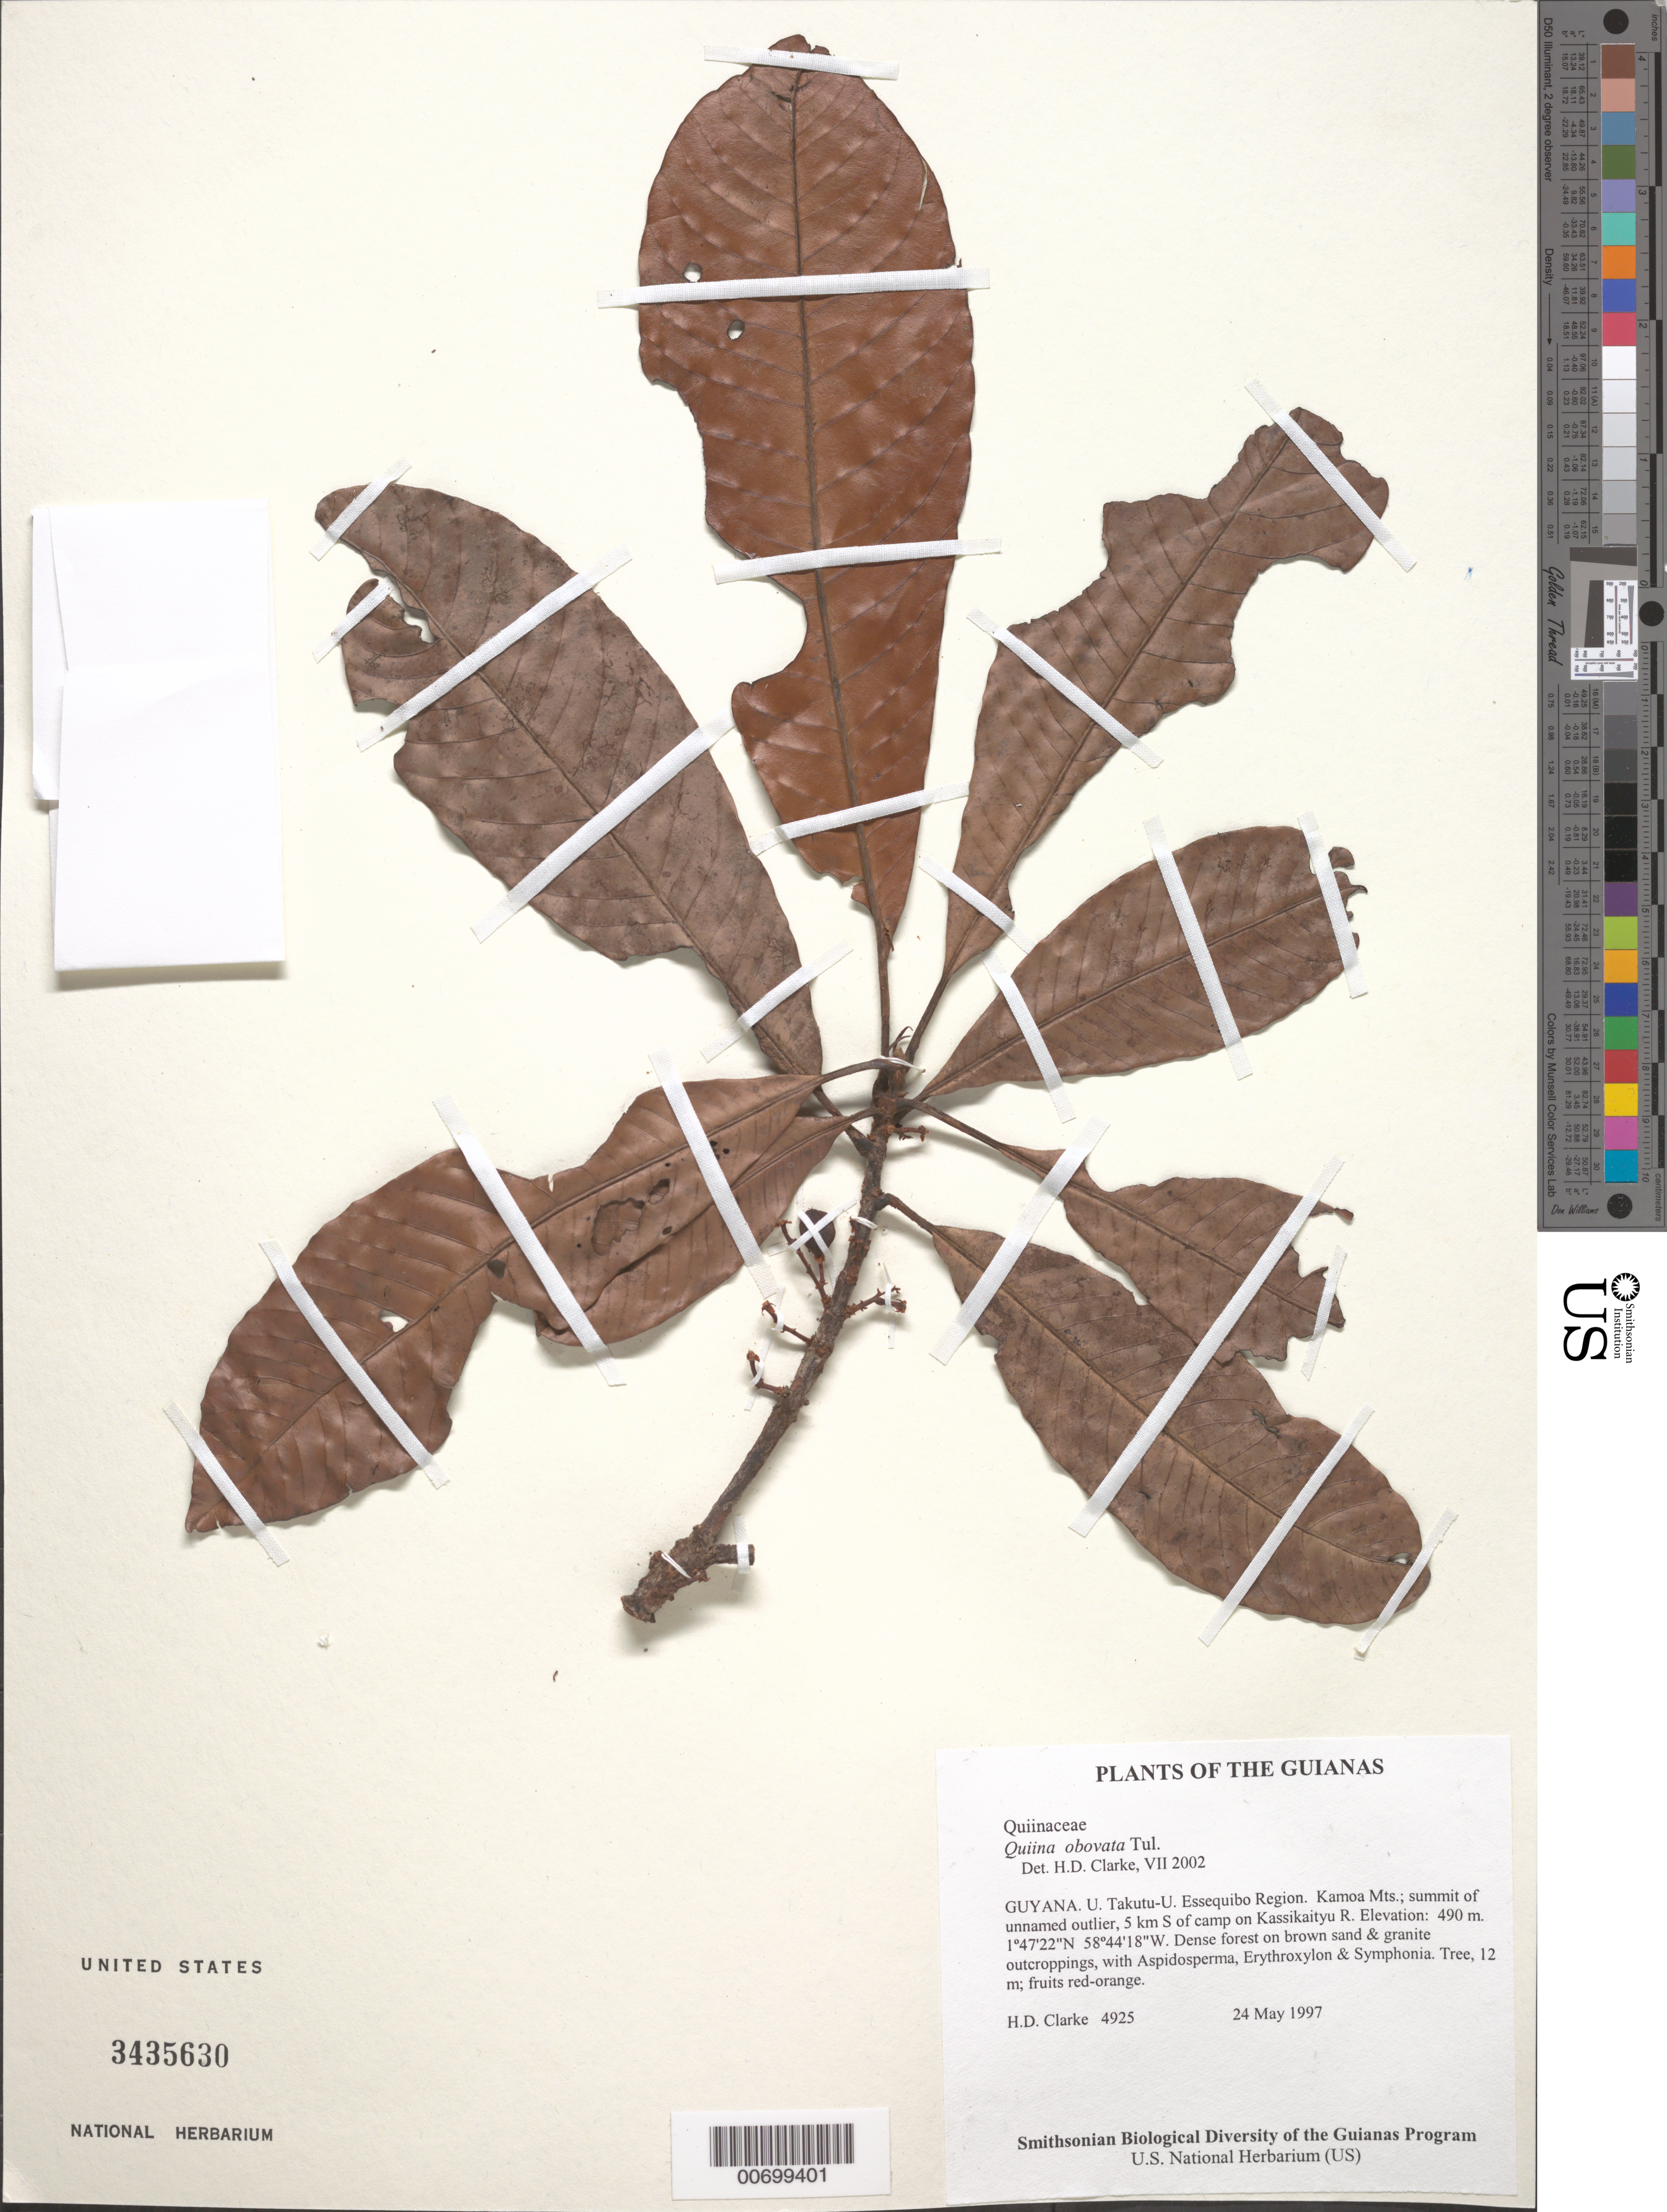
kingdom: Plantae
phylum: Tracheophyta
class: Magnoliopsida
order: Malpighiales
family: Quiinaceae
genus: Quiina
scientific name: Quiina obovata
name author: Tul.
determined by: Clarke, H. D., University of North Carolina (Asheville)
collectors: H. D. Clarke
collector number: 4925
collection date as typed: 24 May 1997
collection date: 1997-05-24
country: Guyana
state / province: U. Takutu-U. Essequibo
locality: Kamoa Mts.; summit of unnamed outlier, 5 km S of camp on Kassikaityu R.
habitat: Dense forest on brown sand & granite outcroppings, with Aspidosperma, Erythroxylum & Symphonia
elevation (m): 490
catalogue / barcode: US 3435630